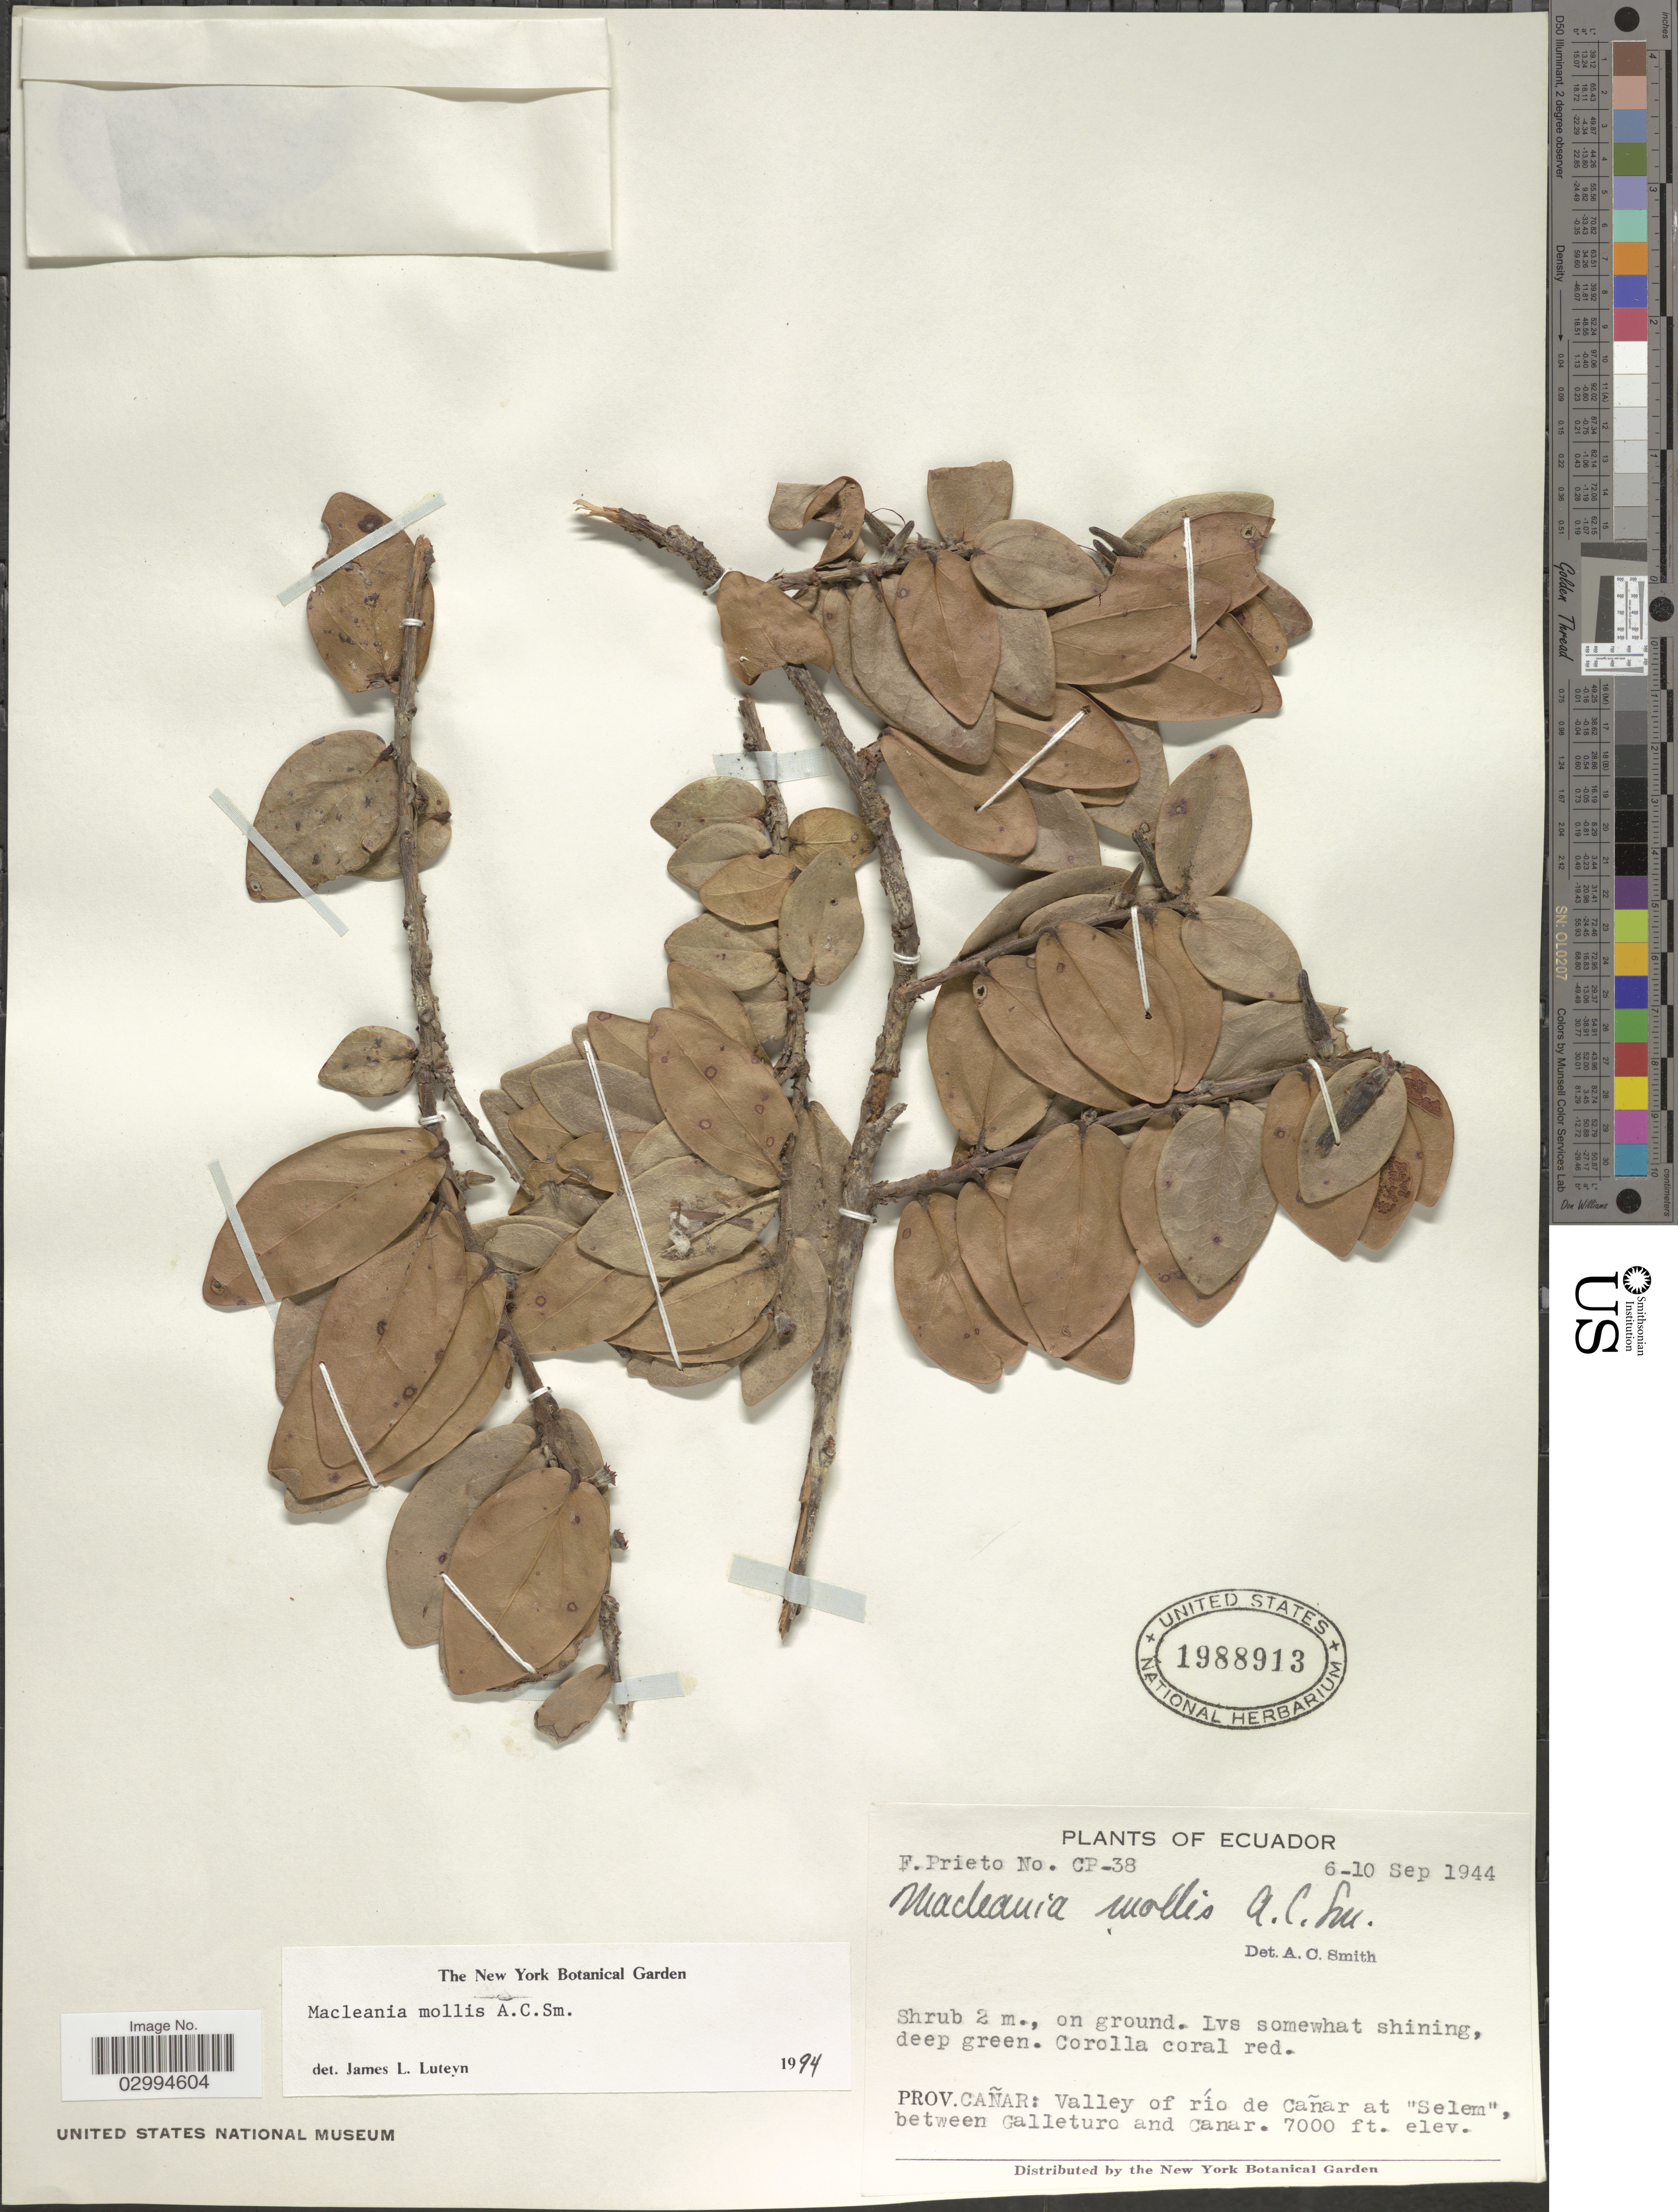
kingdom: Plantae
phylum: Tracheophyta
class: Magnoliopsida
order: Ericales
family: Ericaceae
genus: Macleania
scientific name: Macleania mollis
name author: A.C. Sm.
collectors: F. Prieto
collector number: CP-38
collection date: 1944-09-06/1944-09-10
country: Ecuador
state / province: Cañar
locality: Valley of río de Cañar at "Selem", between Galleturo and Canar.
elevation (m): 2134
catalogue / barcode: US 1988913